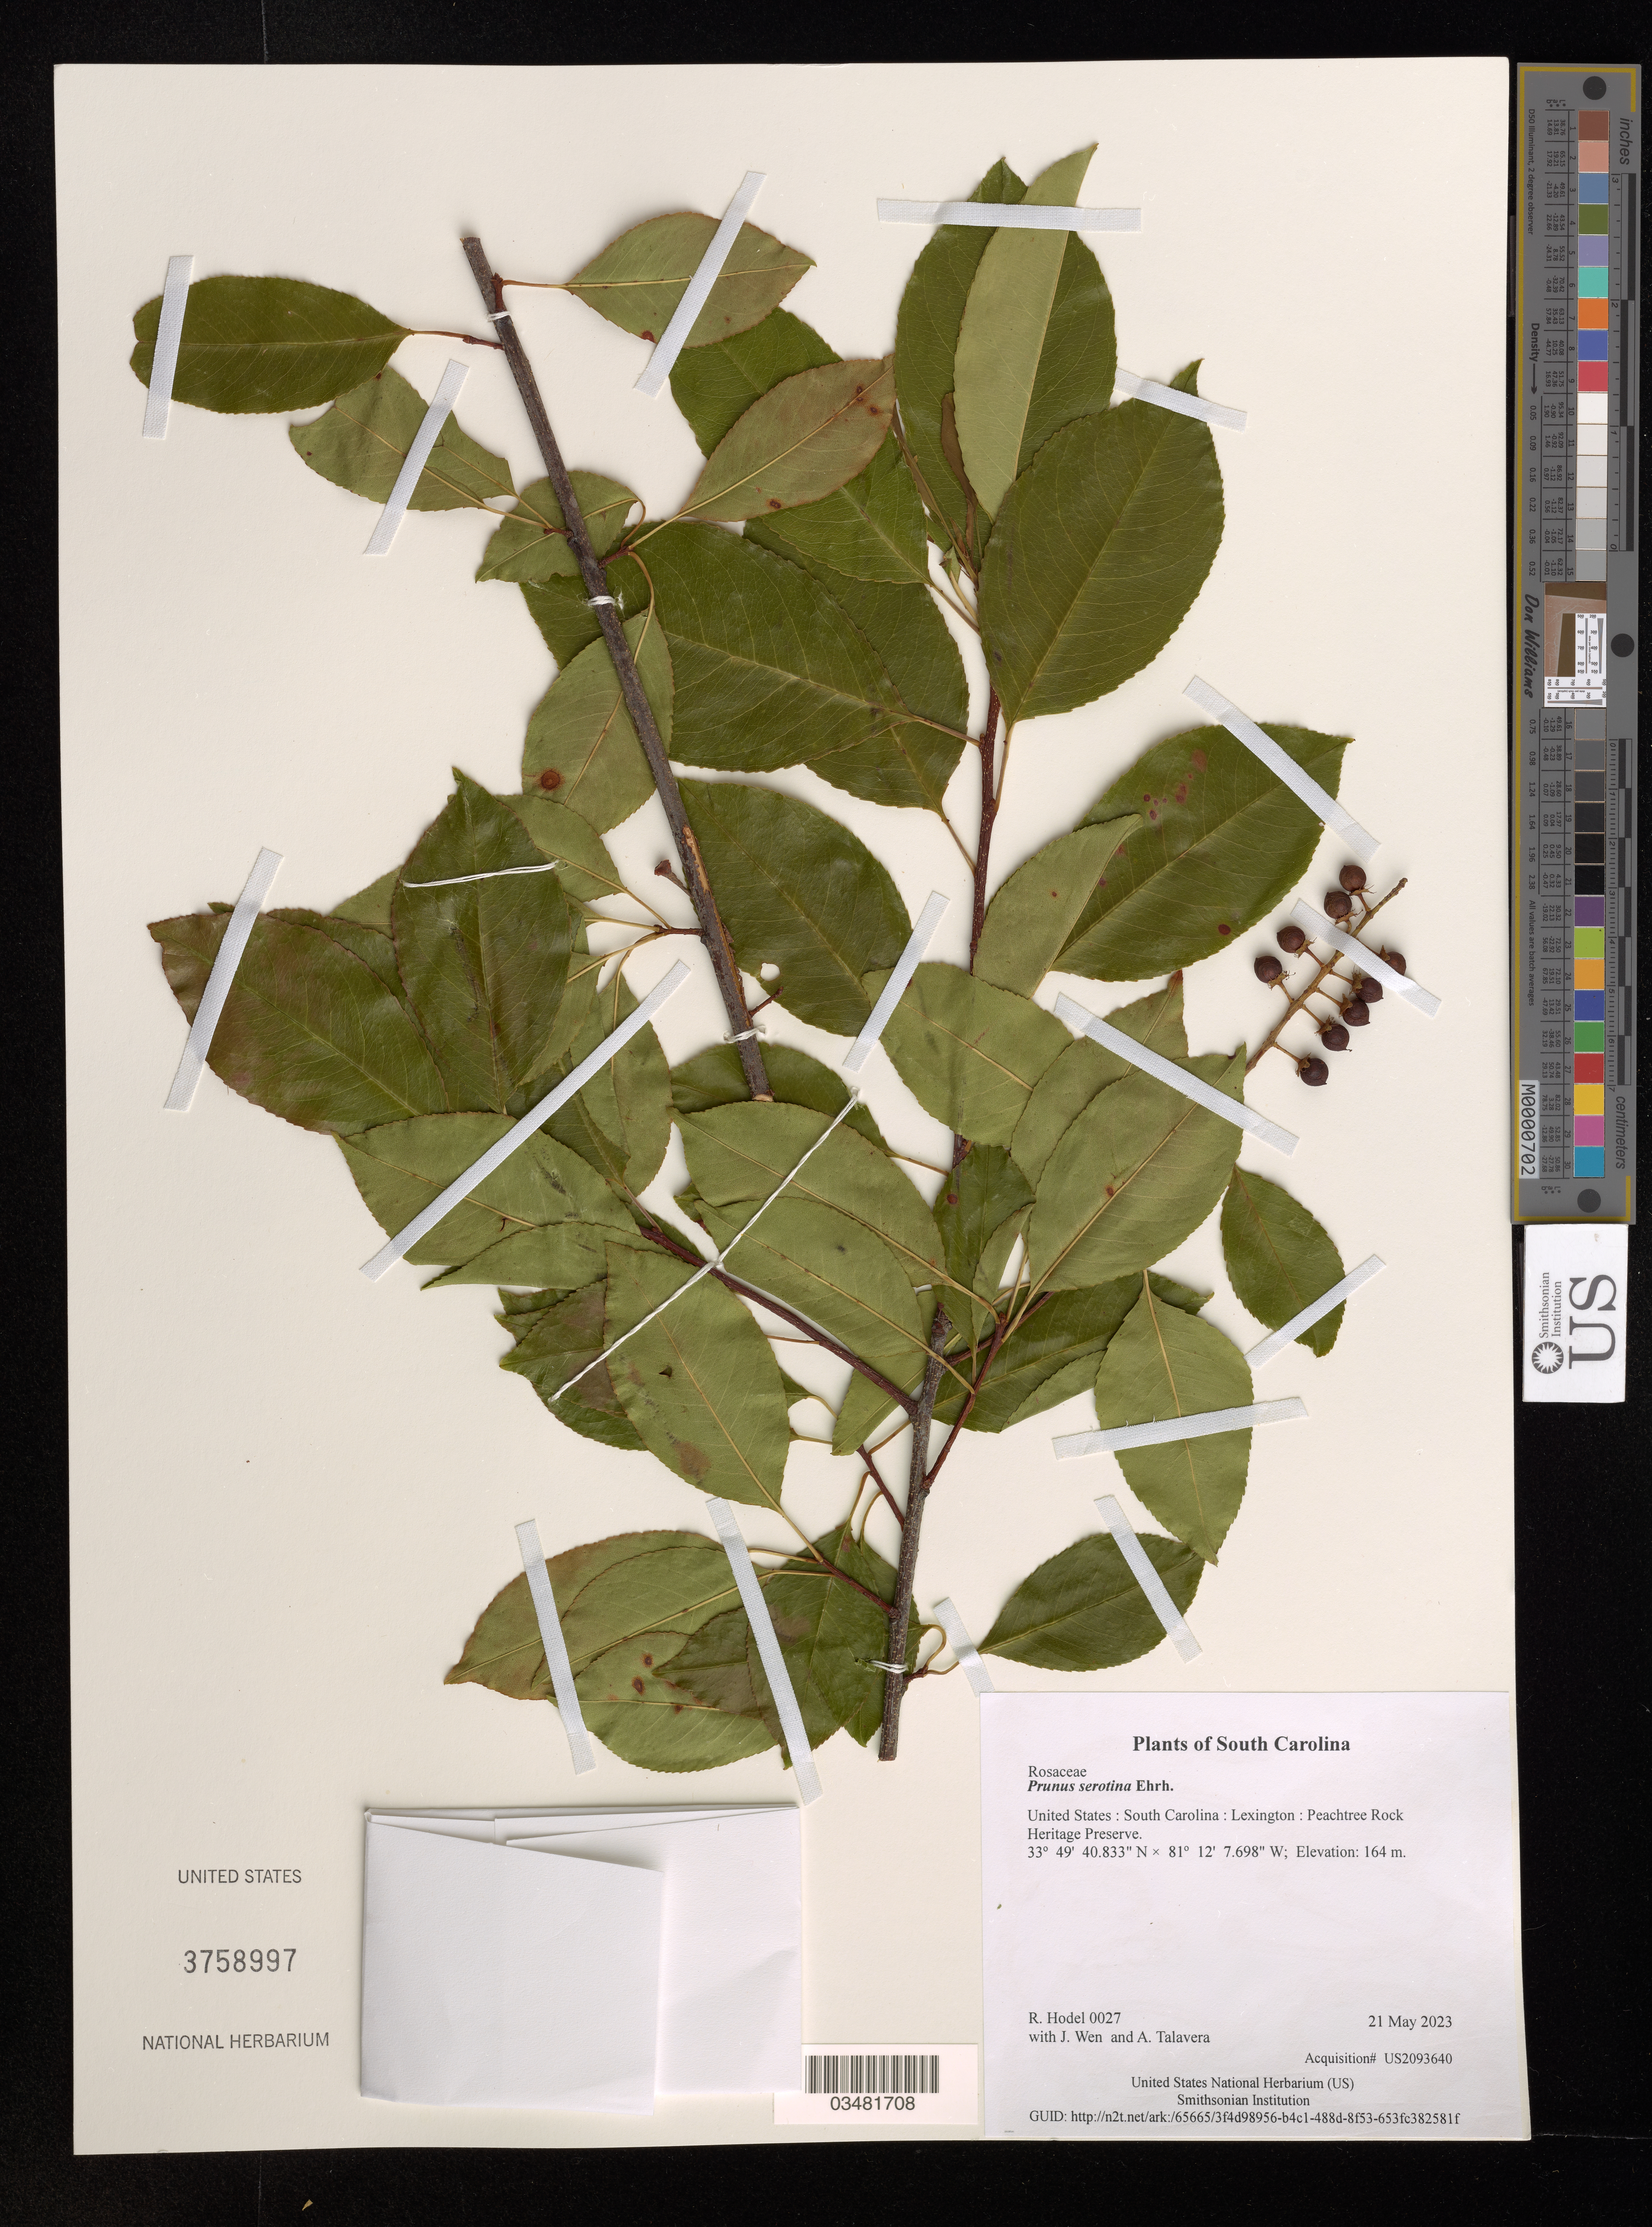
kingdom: Plantae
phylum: Tracheophyta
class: Magnoliopsida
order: Rosales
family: Rosaceae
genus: Prunus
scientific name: Prunus serotina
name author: Ehrh.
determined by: Hodel, Richard G. J.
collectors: R. Hodel, J. Wen & A. Talavera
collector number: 0027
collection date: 2023-05-21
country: United States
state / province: South Carolina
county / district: Lexington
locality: Peachtree Rock Heritage Preserve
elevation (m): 164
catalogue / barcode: US 3758997